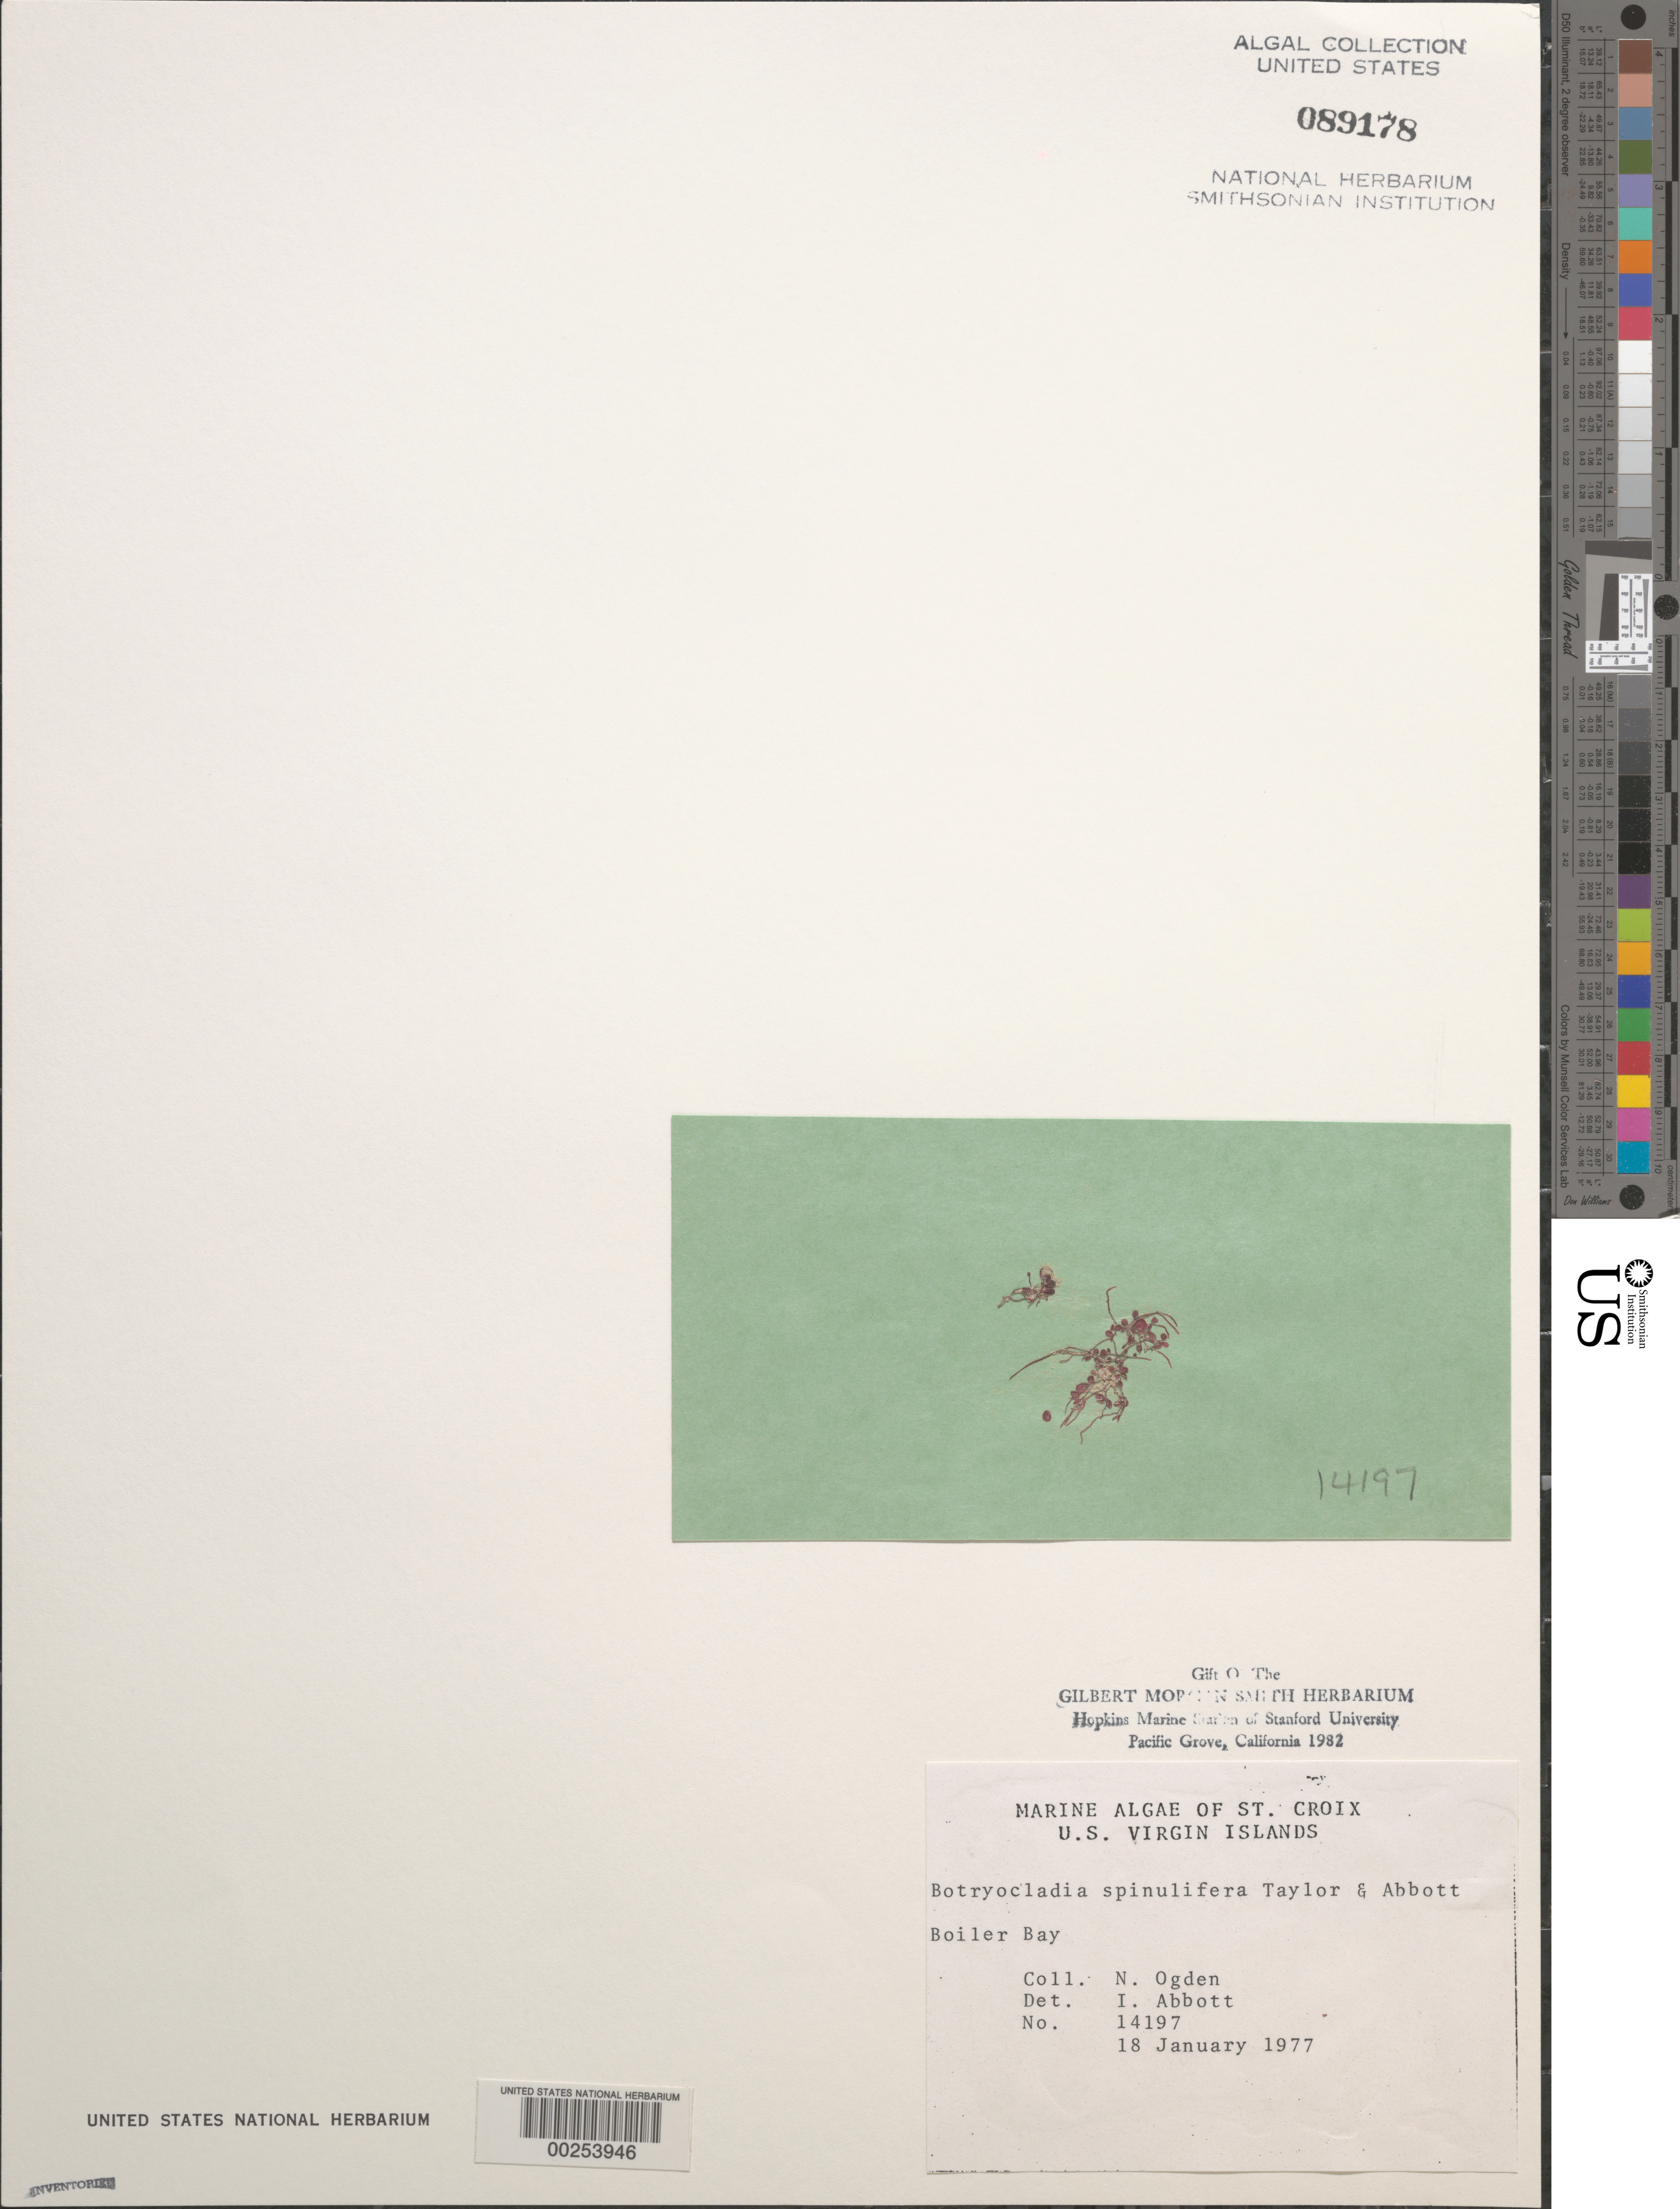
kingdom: Plantae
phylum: Rhodophyta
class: Florideophyceae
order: Rhodymeniales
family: Rhodymeniaceae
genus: Botryocladia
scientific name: Botryocladia spinulifera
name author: W.R. Taylor & I.A. Abbott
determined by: Abbott, Isabella A.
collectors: N. Ogden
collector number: IAA 14197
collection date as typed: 18 Jan 1977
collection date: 1977-01-18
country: U.S. Virgin Islands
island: St. Croix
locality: Boiler Bay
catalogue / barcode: US 89178